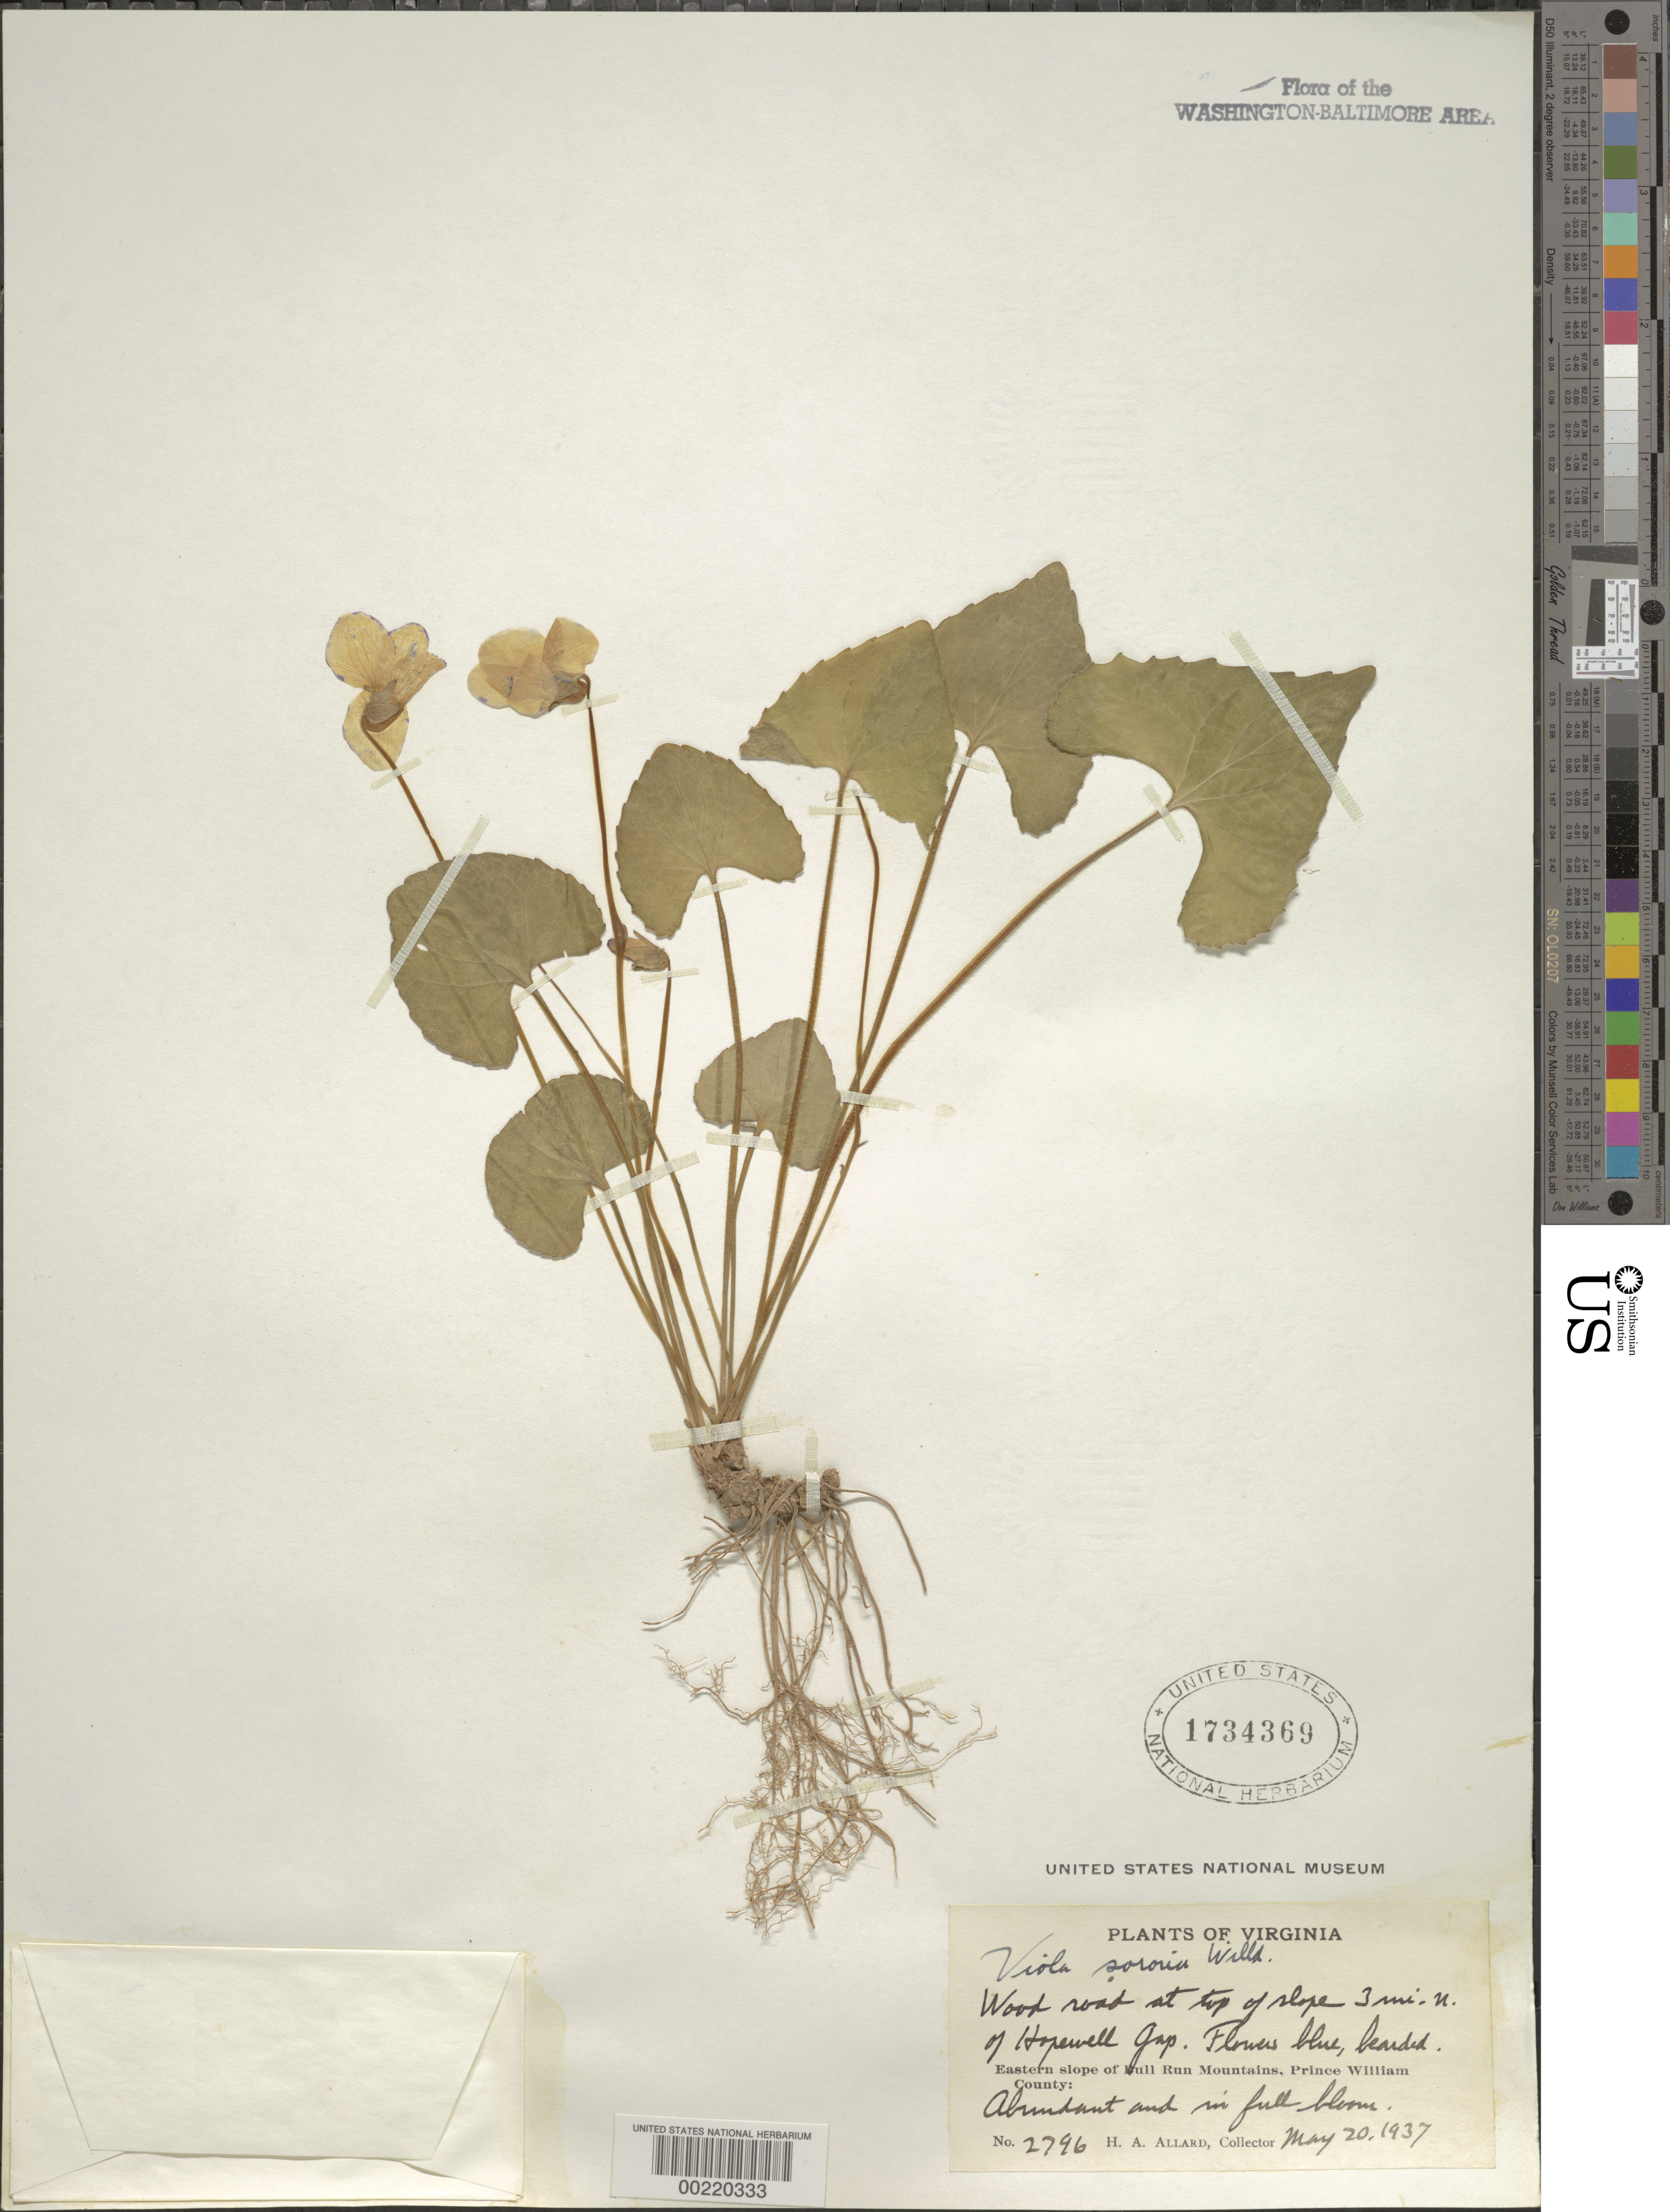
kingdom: Plantae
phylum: Tracheophyta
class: Magnoliopsida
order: Malpighiales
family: Violaceae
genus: Viola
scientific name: Viola sororia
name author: Willd.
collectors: H. A. Allard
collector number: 2796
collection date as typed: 20 May 1937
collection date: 1937-05-20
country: United States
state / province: Virginia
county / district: Prince William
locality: North of Hopewell Gap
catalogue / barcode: US 1734369